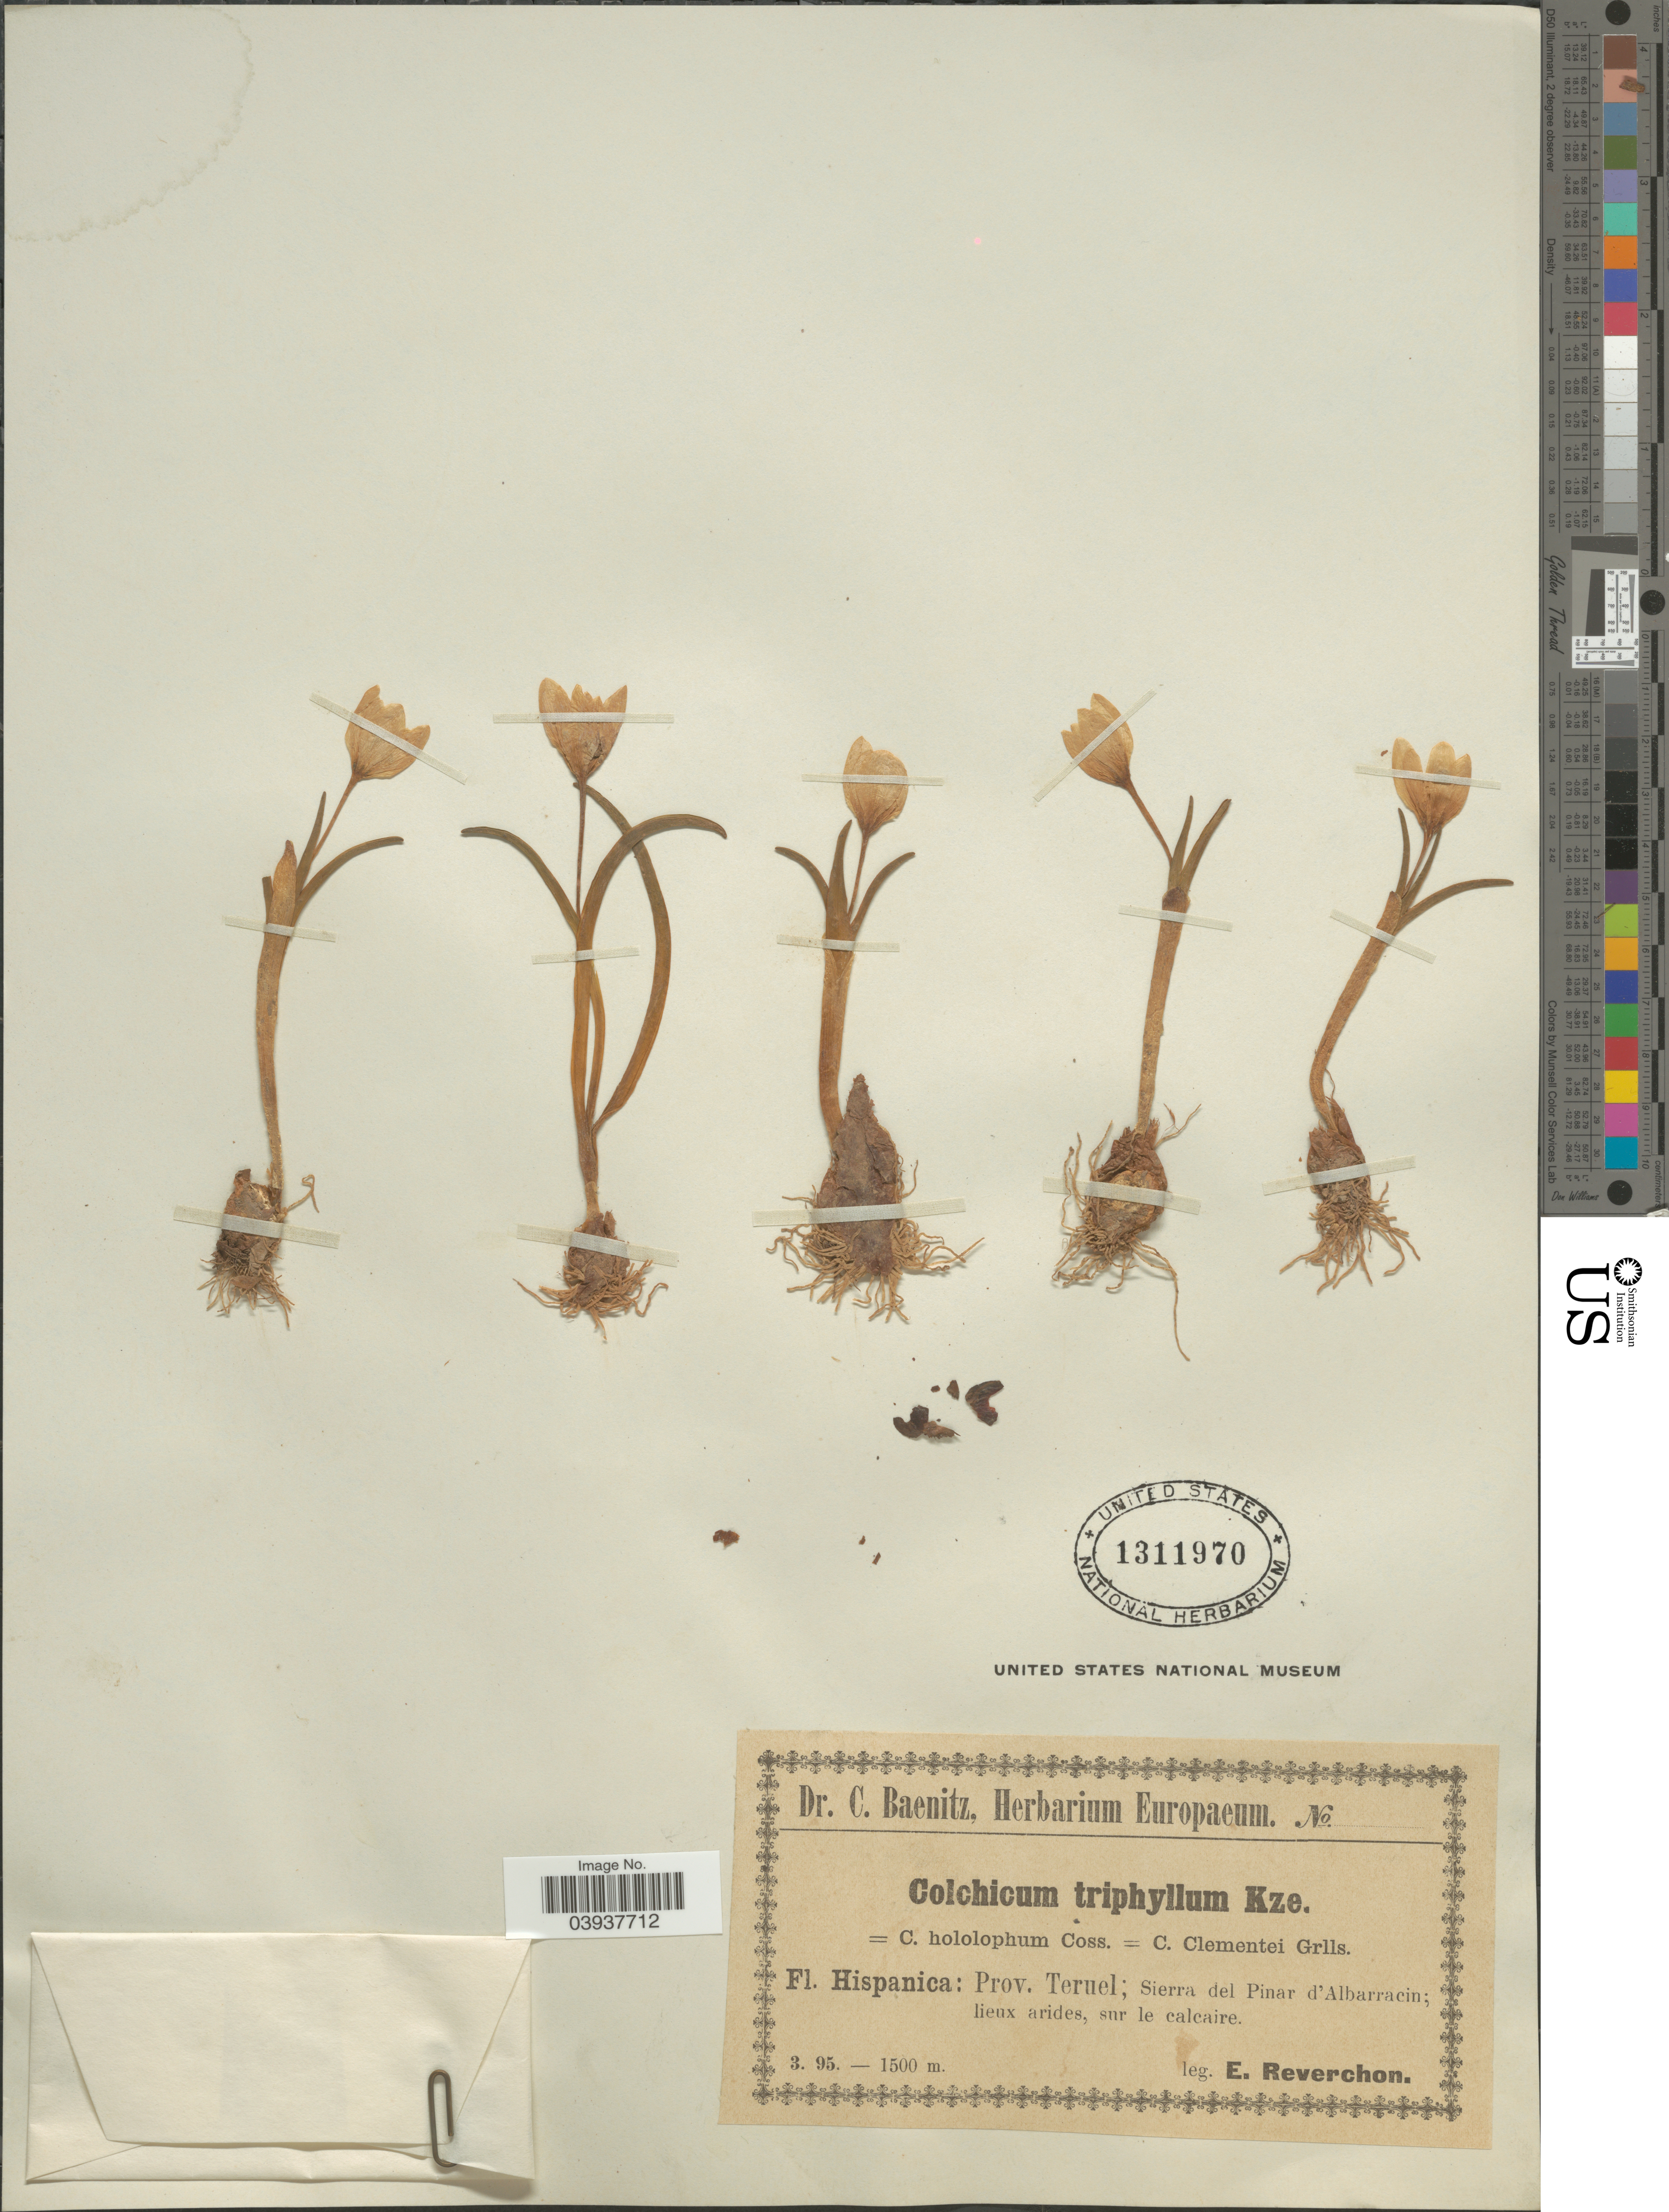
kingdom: Plantae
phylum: Tracheophyta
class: Liliopsida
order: Liliales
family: Colchicaceae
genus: Colchicum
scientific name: Colchicum triphyllum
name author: Kunze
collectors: E. Reverchon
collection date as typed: Transcribed d/m/y: /3/95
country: Spain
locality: Hispanica: Prov. Teruel; Sierra del Pinar d' Albarracin; lieux arides, sur le calcaire.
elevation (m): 1500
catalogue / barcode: US 1311970